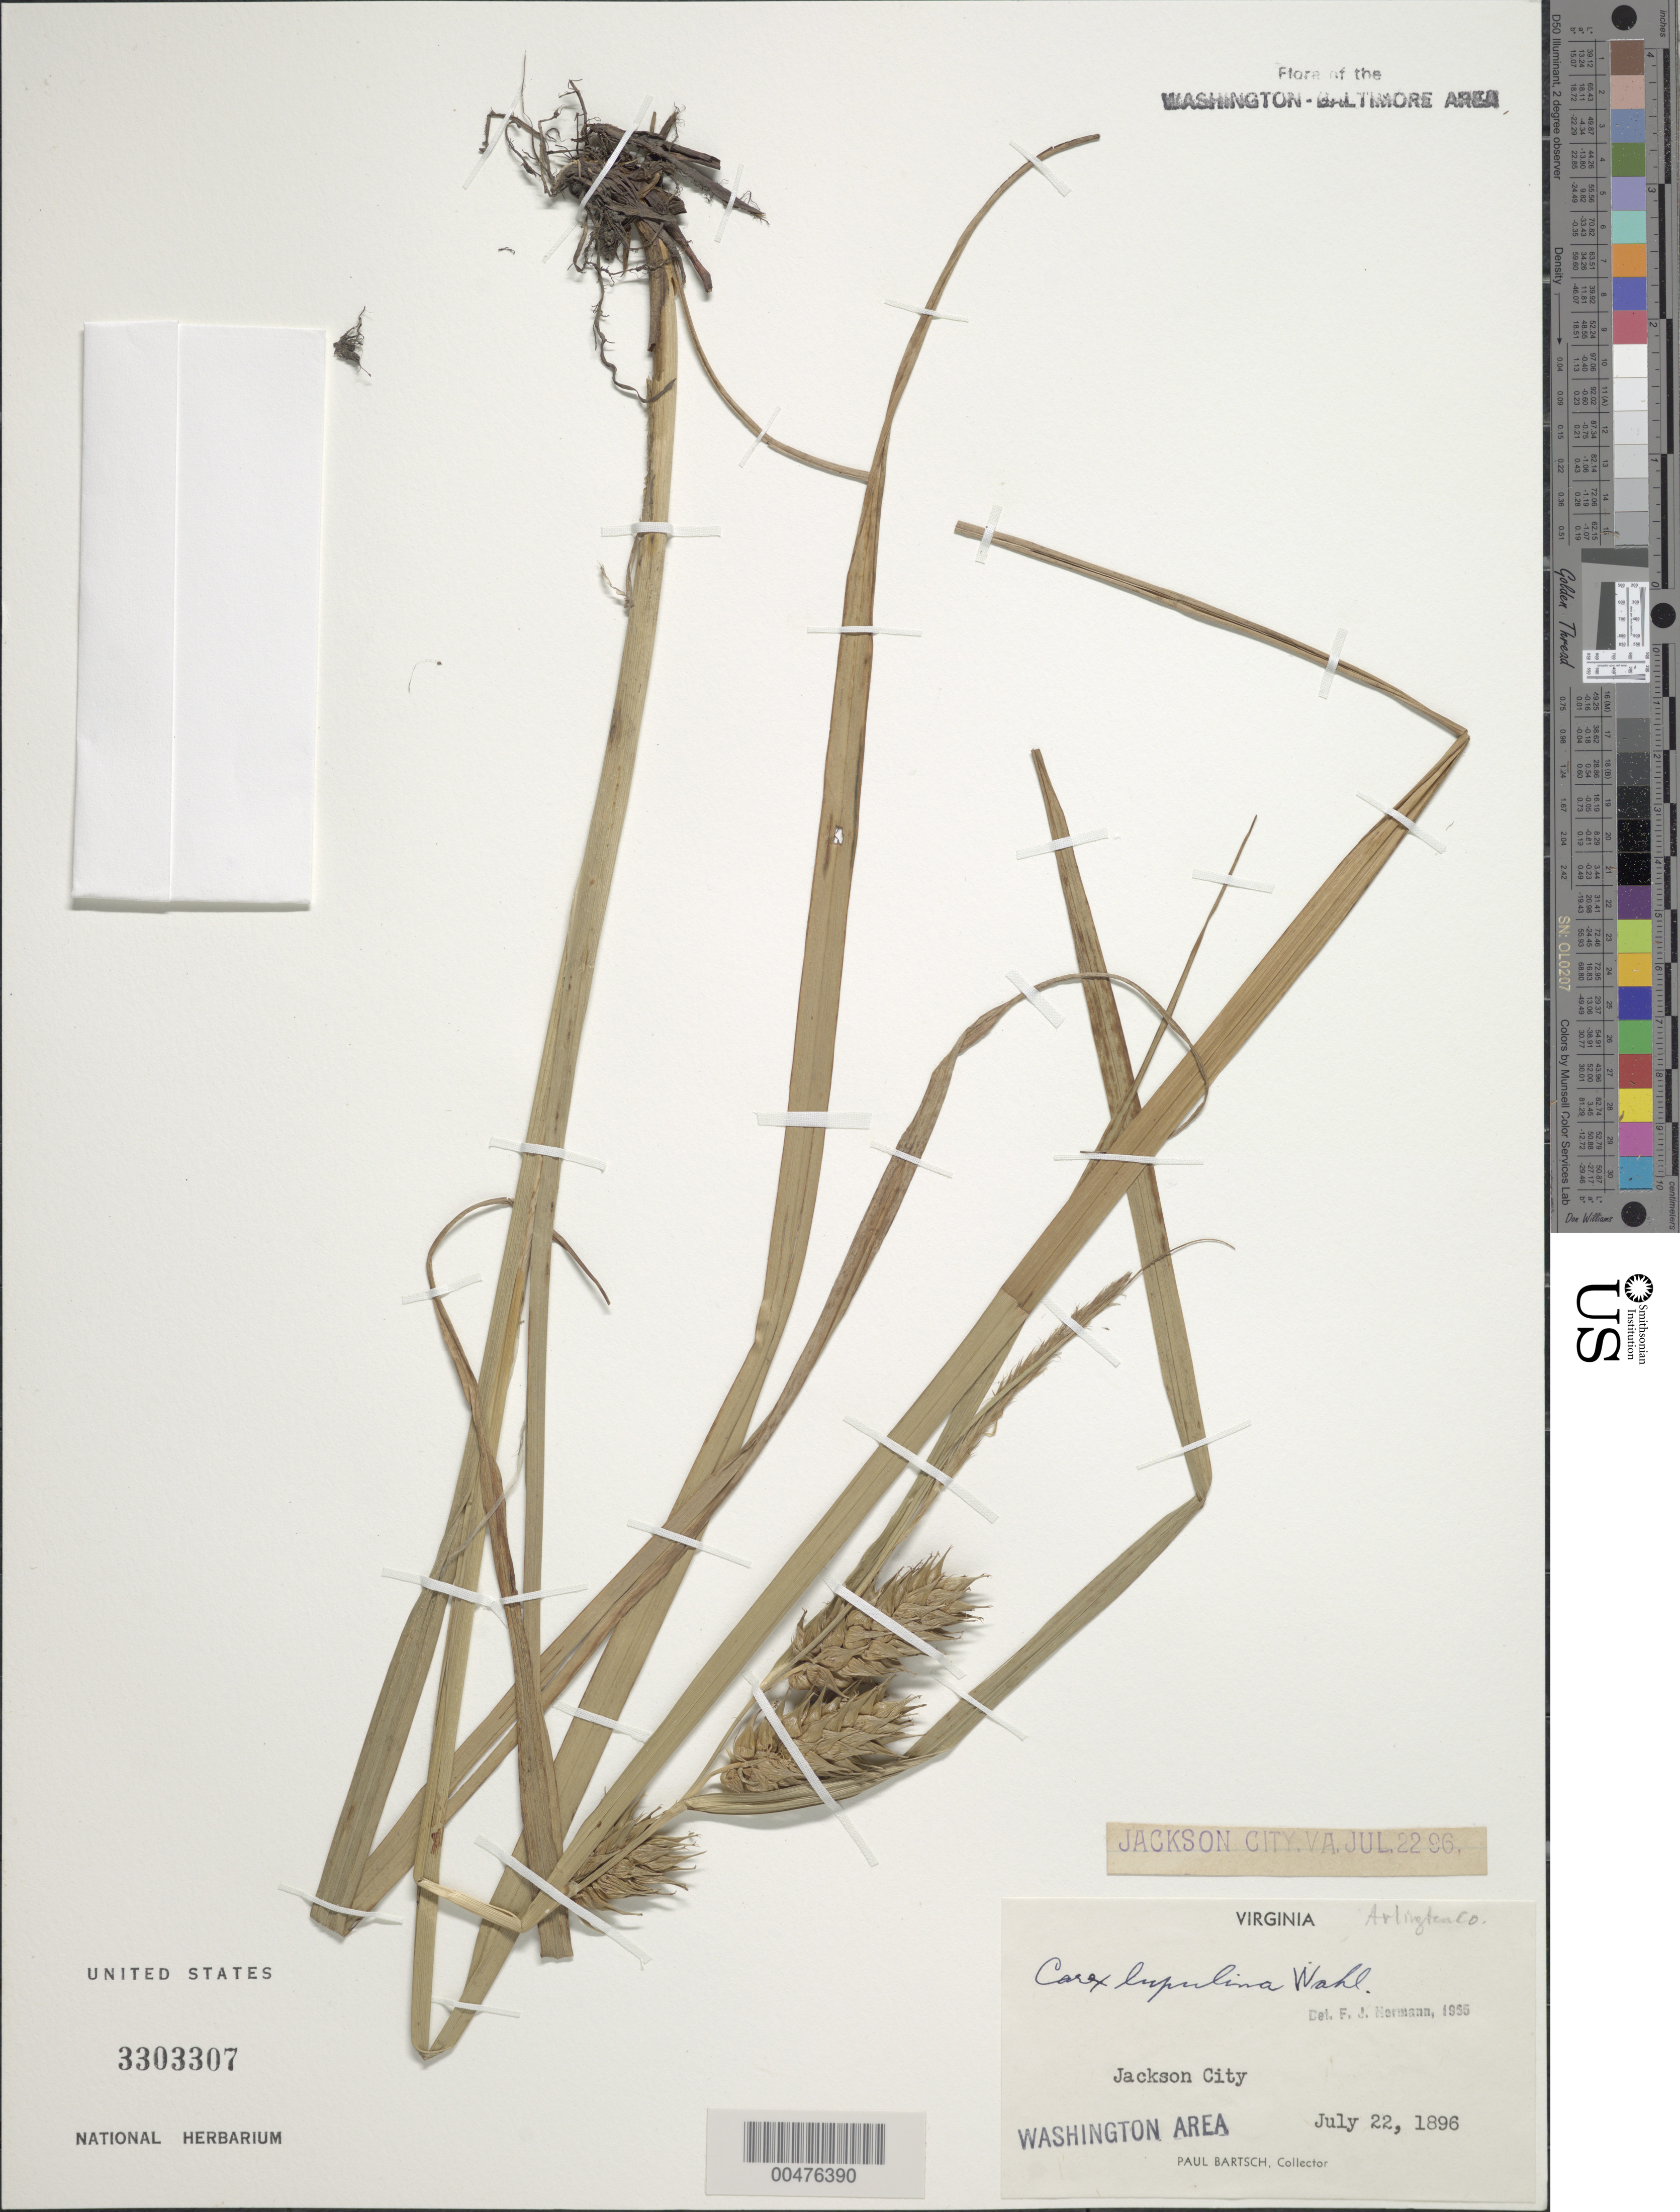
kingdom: Plantae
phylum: Tracheophyta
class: Liliopsida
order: Poales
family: Cyperaceae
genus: Carex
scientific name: Carex lupulina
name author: Muhl. ex Willd.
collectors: P. Bartsch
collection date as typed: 22 Jul 1896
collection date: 1896-07-22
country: United States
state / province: Virginia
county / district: Arlington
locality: Jackson City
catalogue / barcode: US 3303307